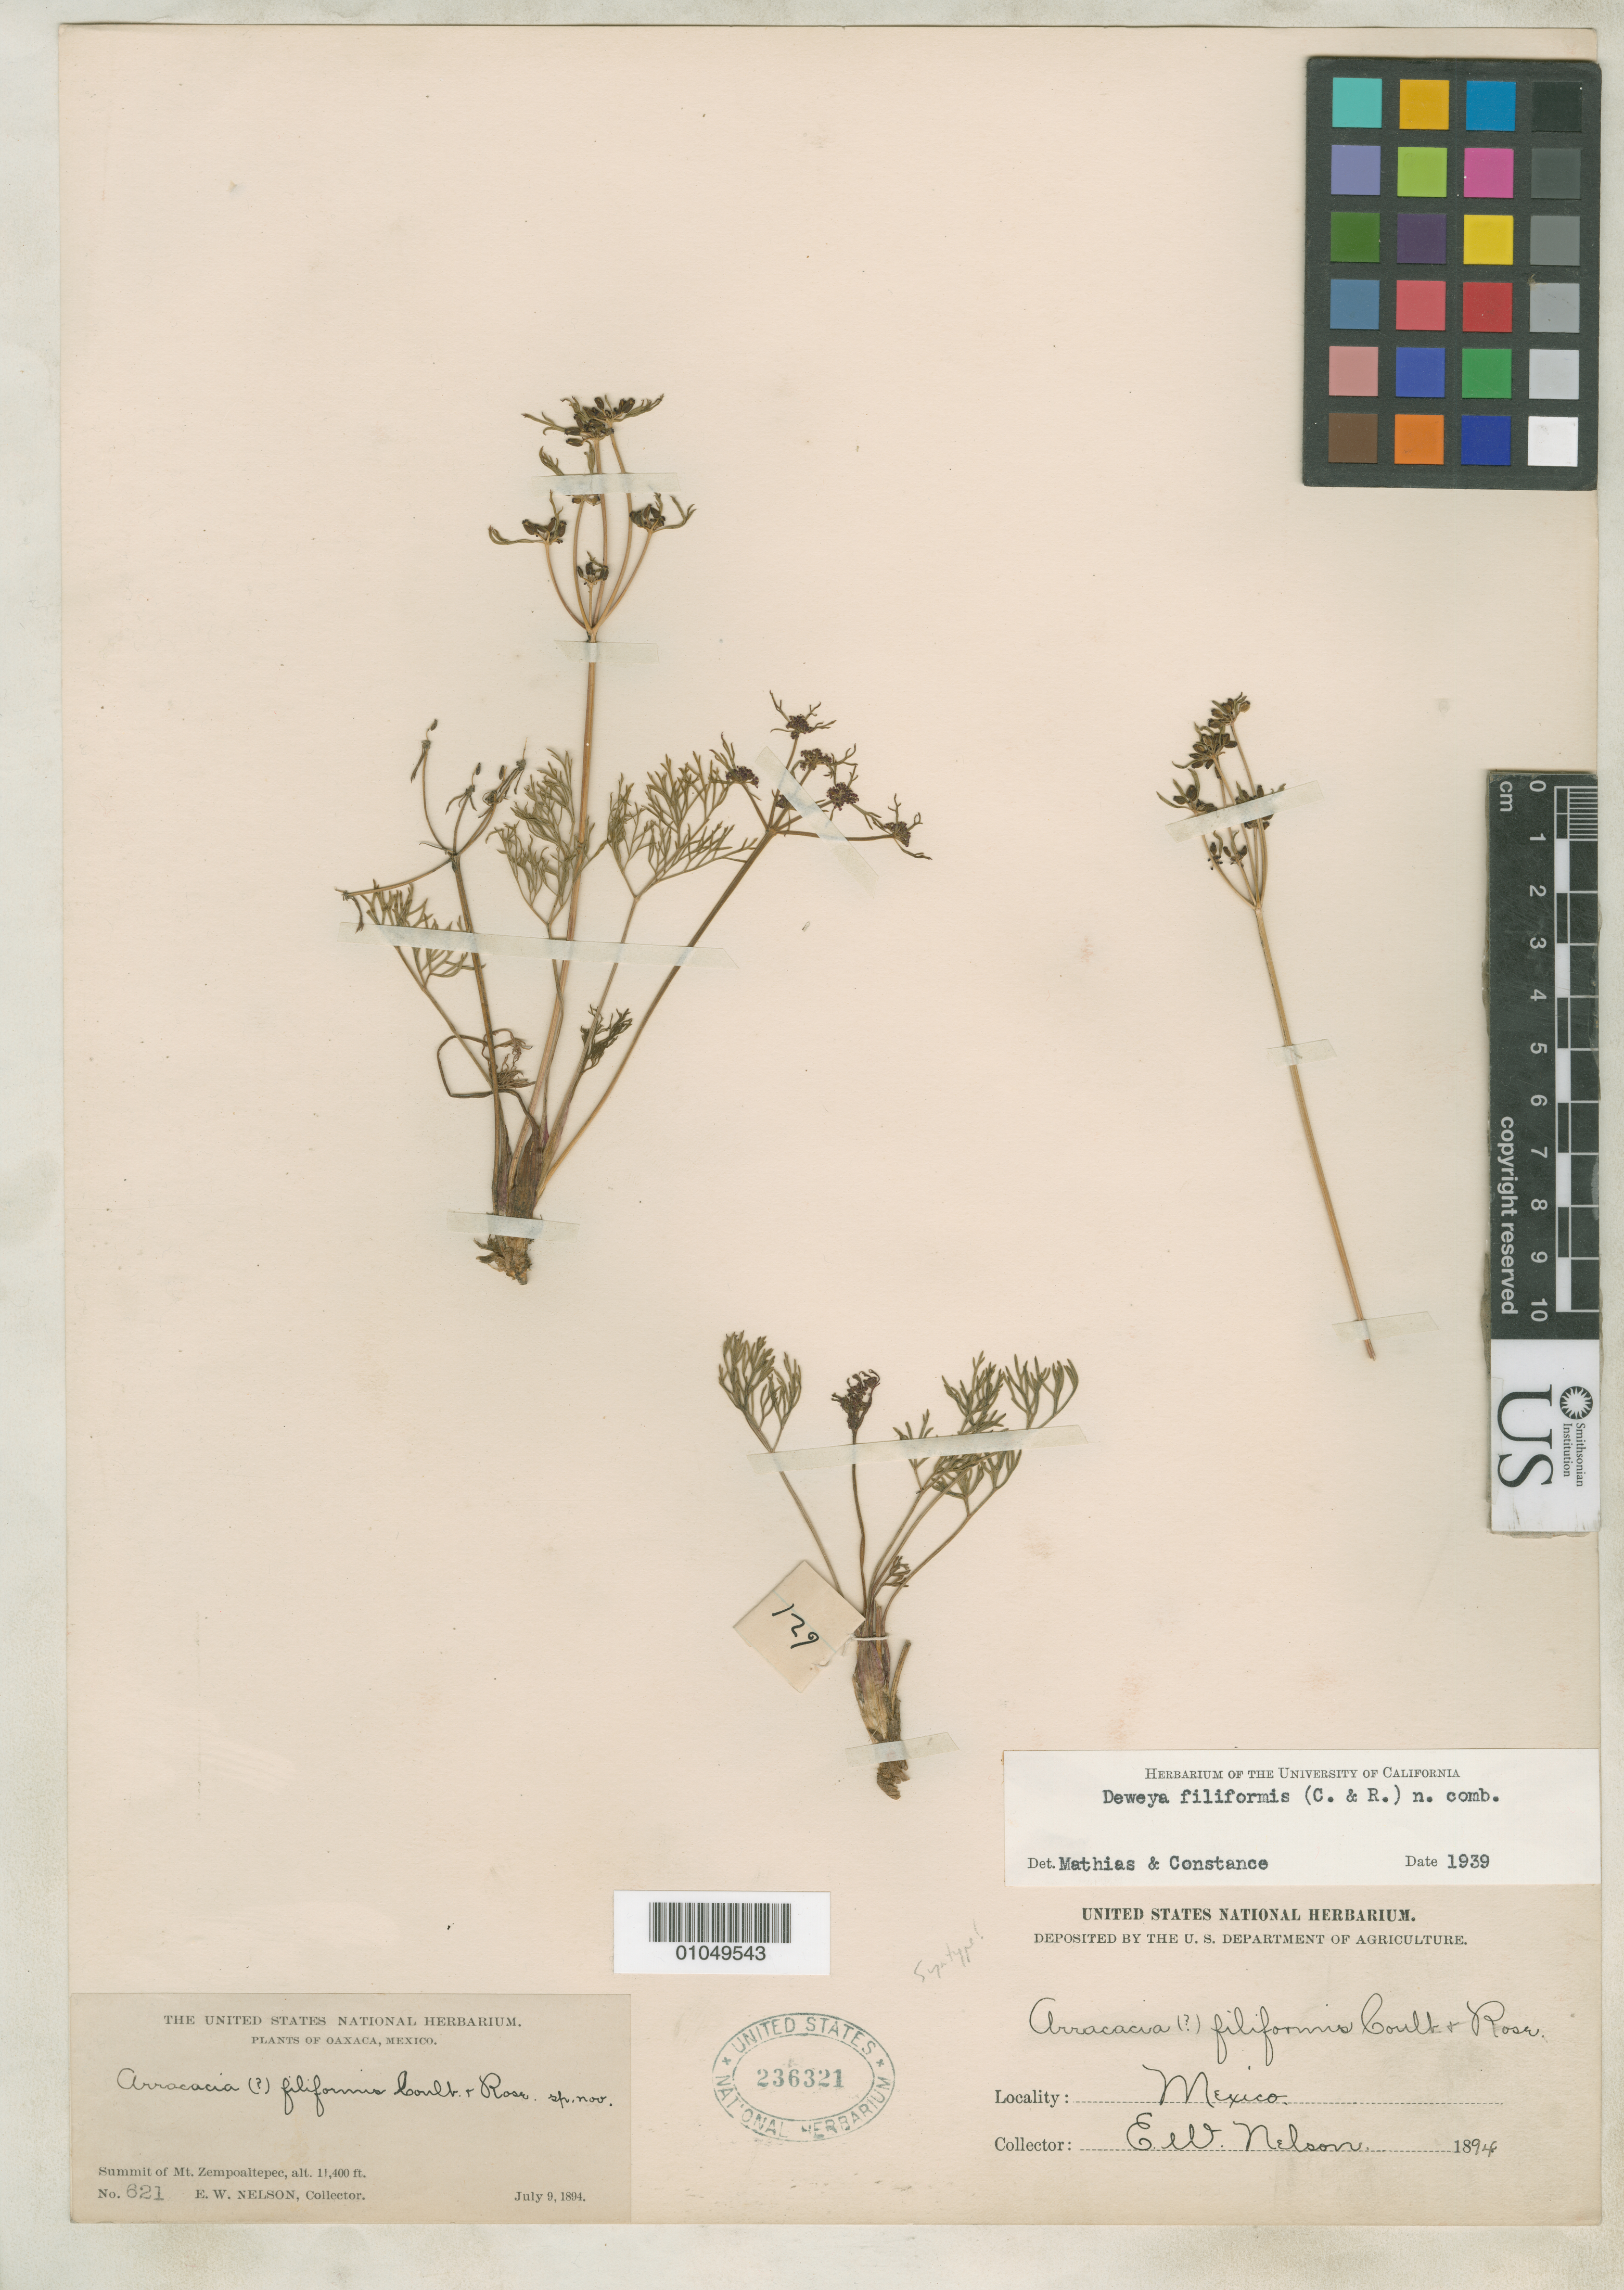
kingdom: Plantae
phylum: Tracheophyta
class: Magnoliopsida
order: Apiales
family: Apiaceae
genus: Arracacia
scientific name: Arracacia filiformis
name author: J.M. Coult. & Rose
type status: Syntype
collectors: E. W. Nelson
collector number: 621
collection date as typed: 09 Jul 1894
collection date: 1894-07-09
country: Mexico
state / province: Oaxaca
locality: Summit of Mt. Zempoaltepec.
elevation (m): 3475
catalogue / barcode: US 236321